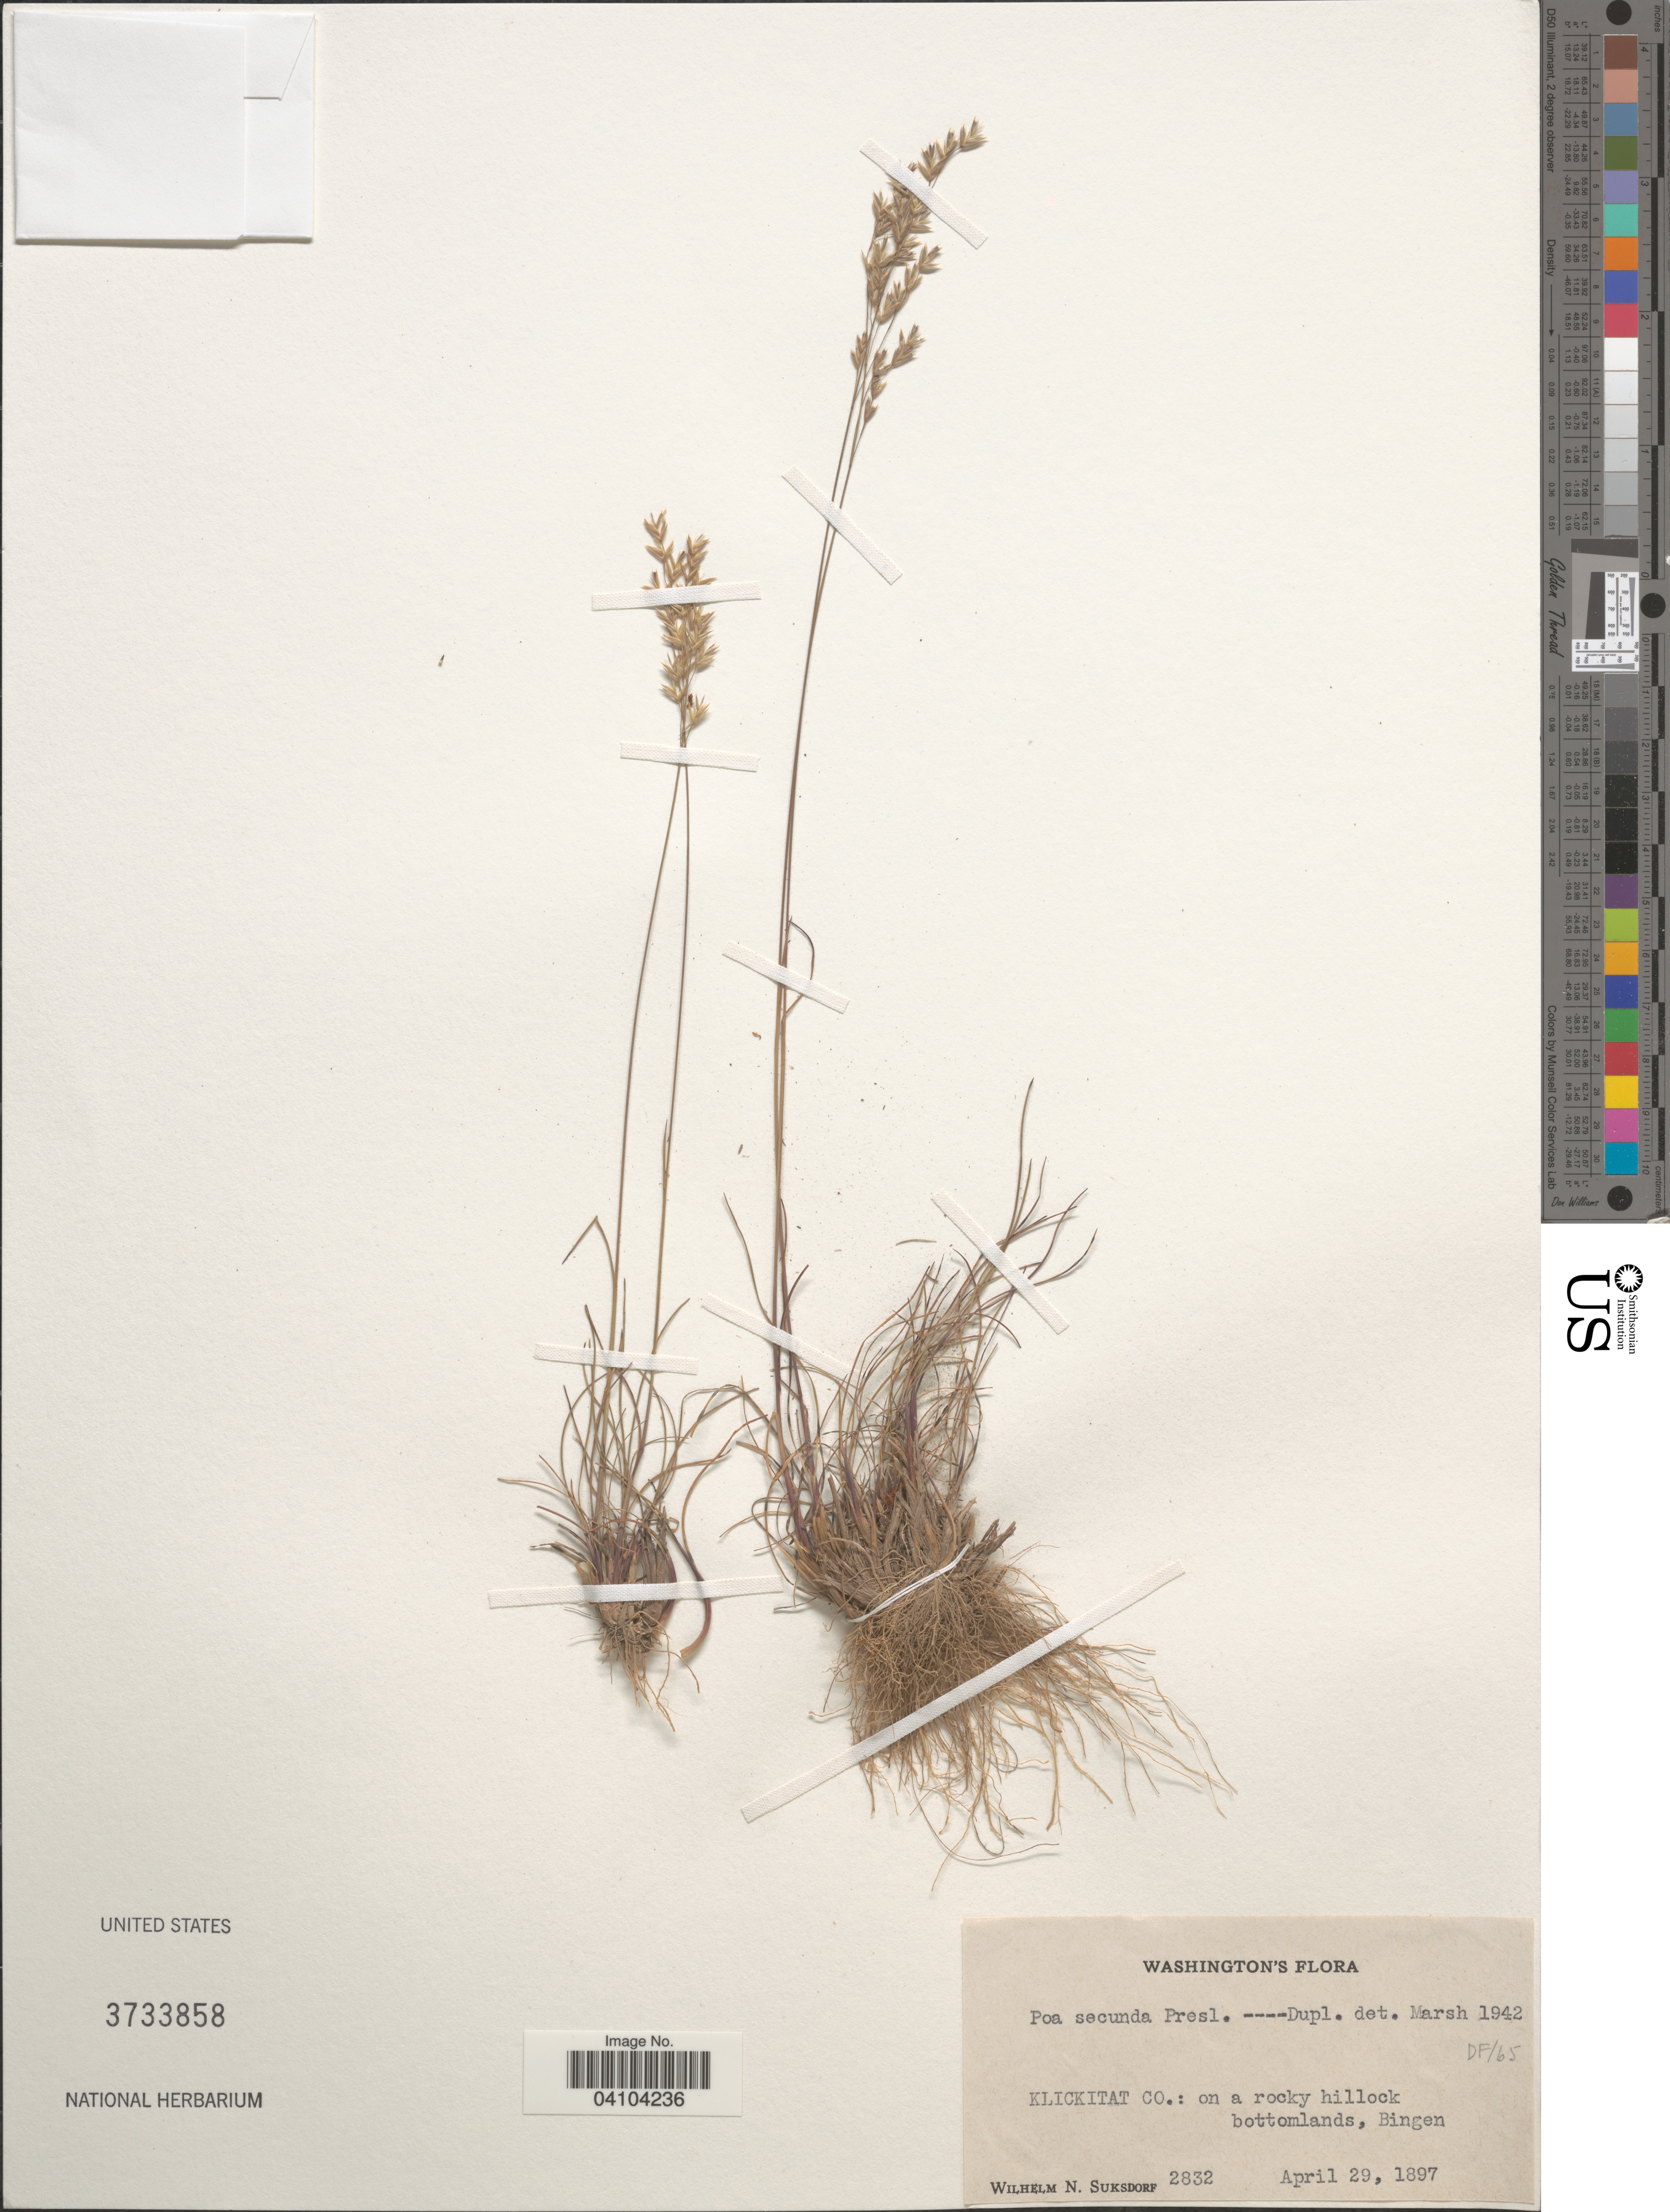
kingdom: Plantae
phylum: Tracheophyta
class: Liliopsida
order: Poales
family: Poaceae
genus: Poa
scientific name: Poa secunda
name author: J. Presl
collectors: W. N. Suksdorf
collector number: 2832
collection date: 1897-04-29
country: United States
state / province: Washington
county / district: Klickitat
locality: Klickitat Co.: on a rocky hillock bottomlands, Bingen.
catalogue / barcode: US 3733858